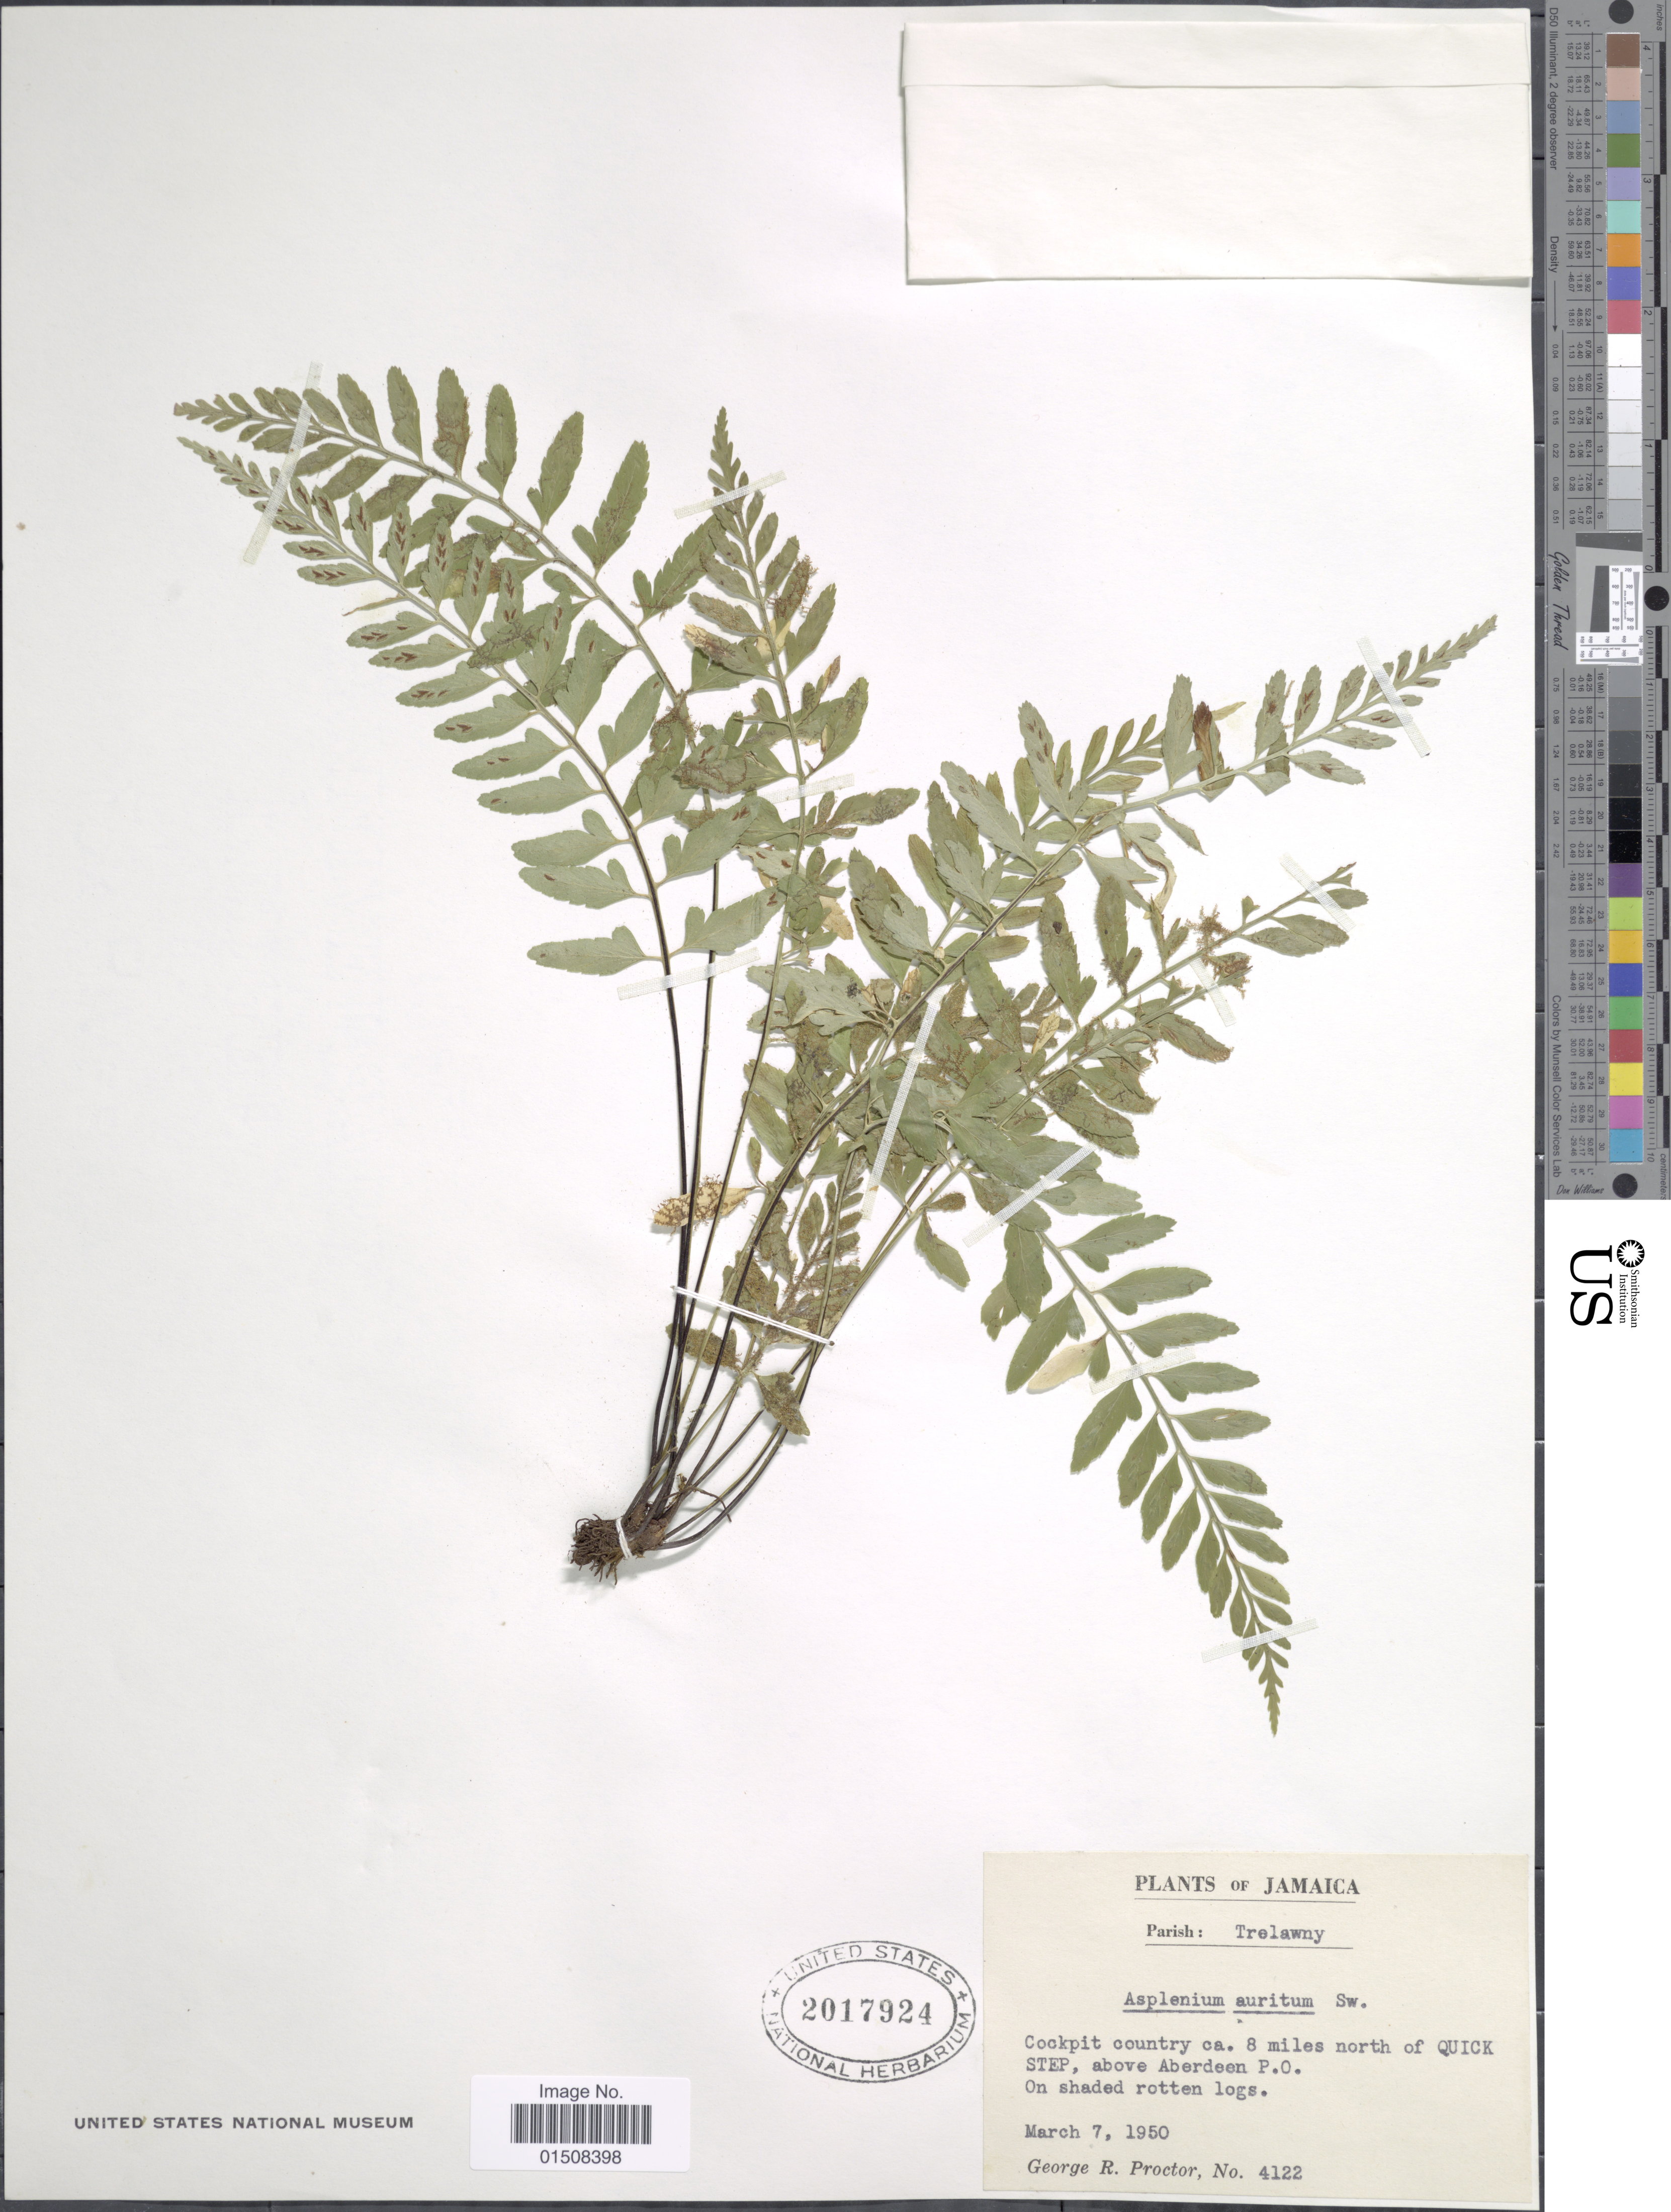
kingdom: Plantae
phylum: Tracheophyta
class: Polypodiopsida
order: Polypodiales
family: Aspleniaceae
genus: Asplenium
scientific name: Asplenium auritum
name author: Sw.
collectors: G. R. Proctor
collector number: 4122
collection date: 1950-03-07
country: Jamaica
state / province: Trelawny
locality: Cockpit country ca. 8 miles north of QUICKSTEP, above Aberdeen P.O., on shaded rotten logs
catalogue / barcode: US 2017924